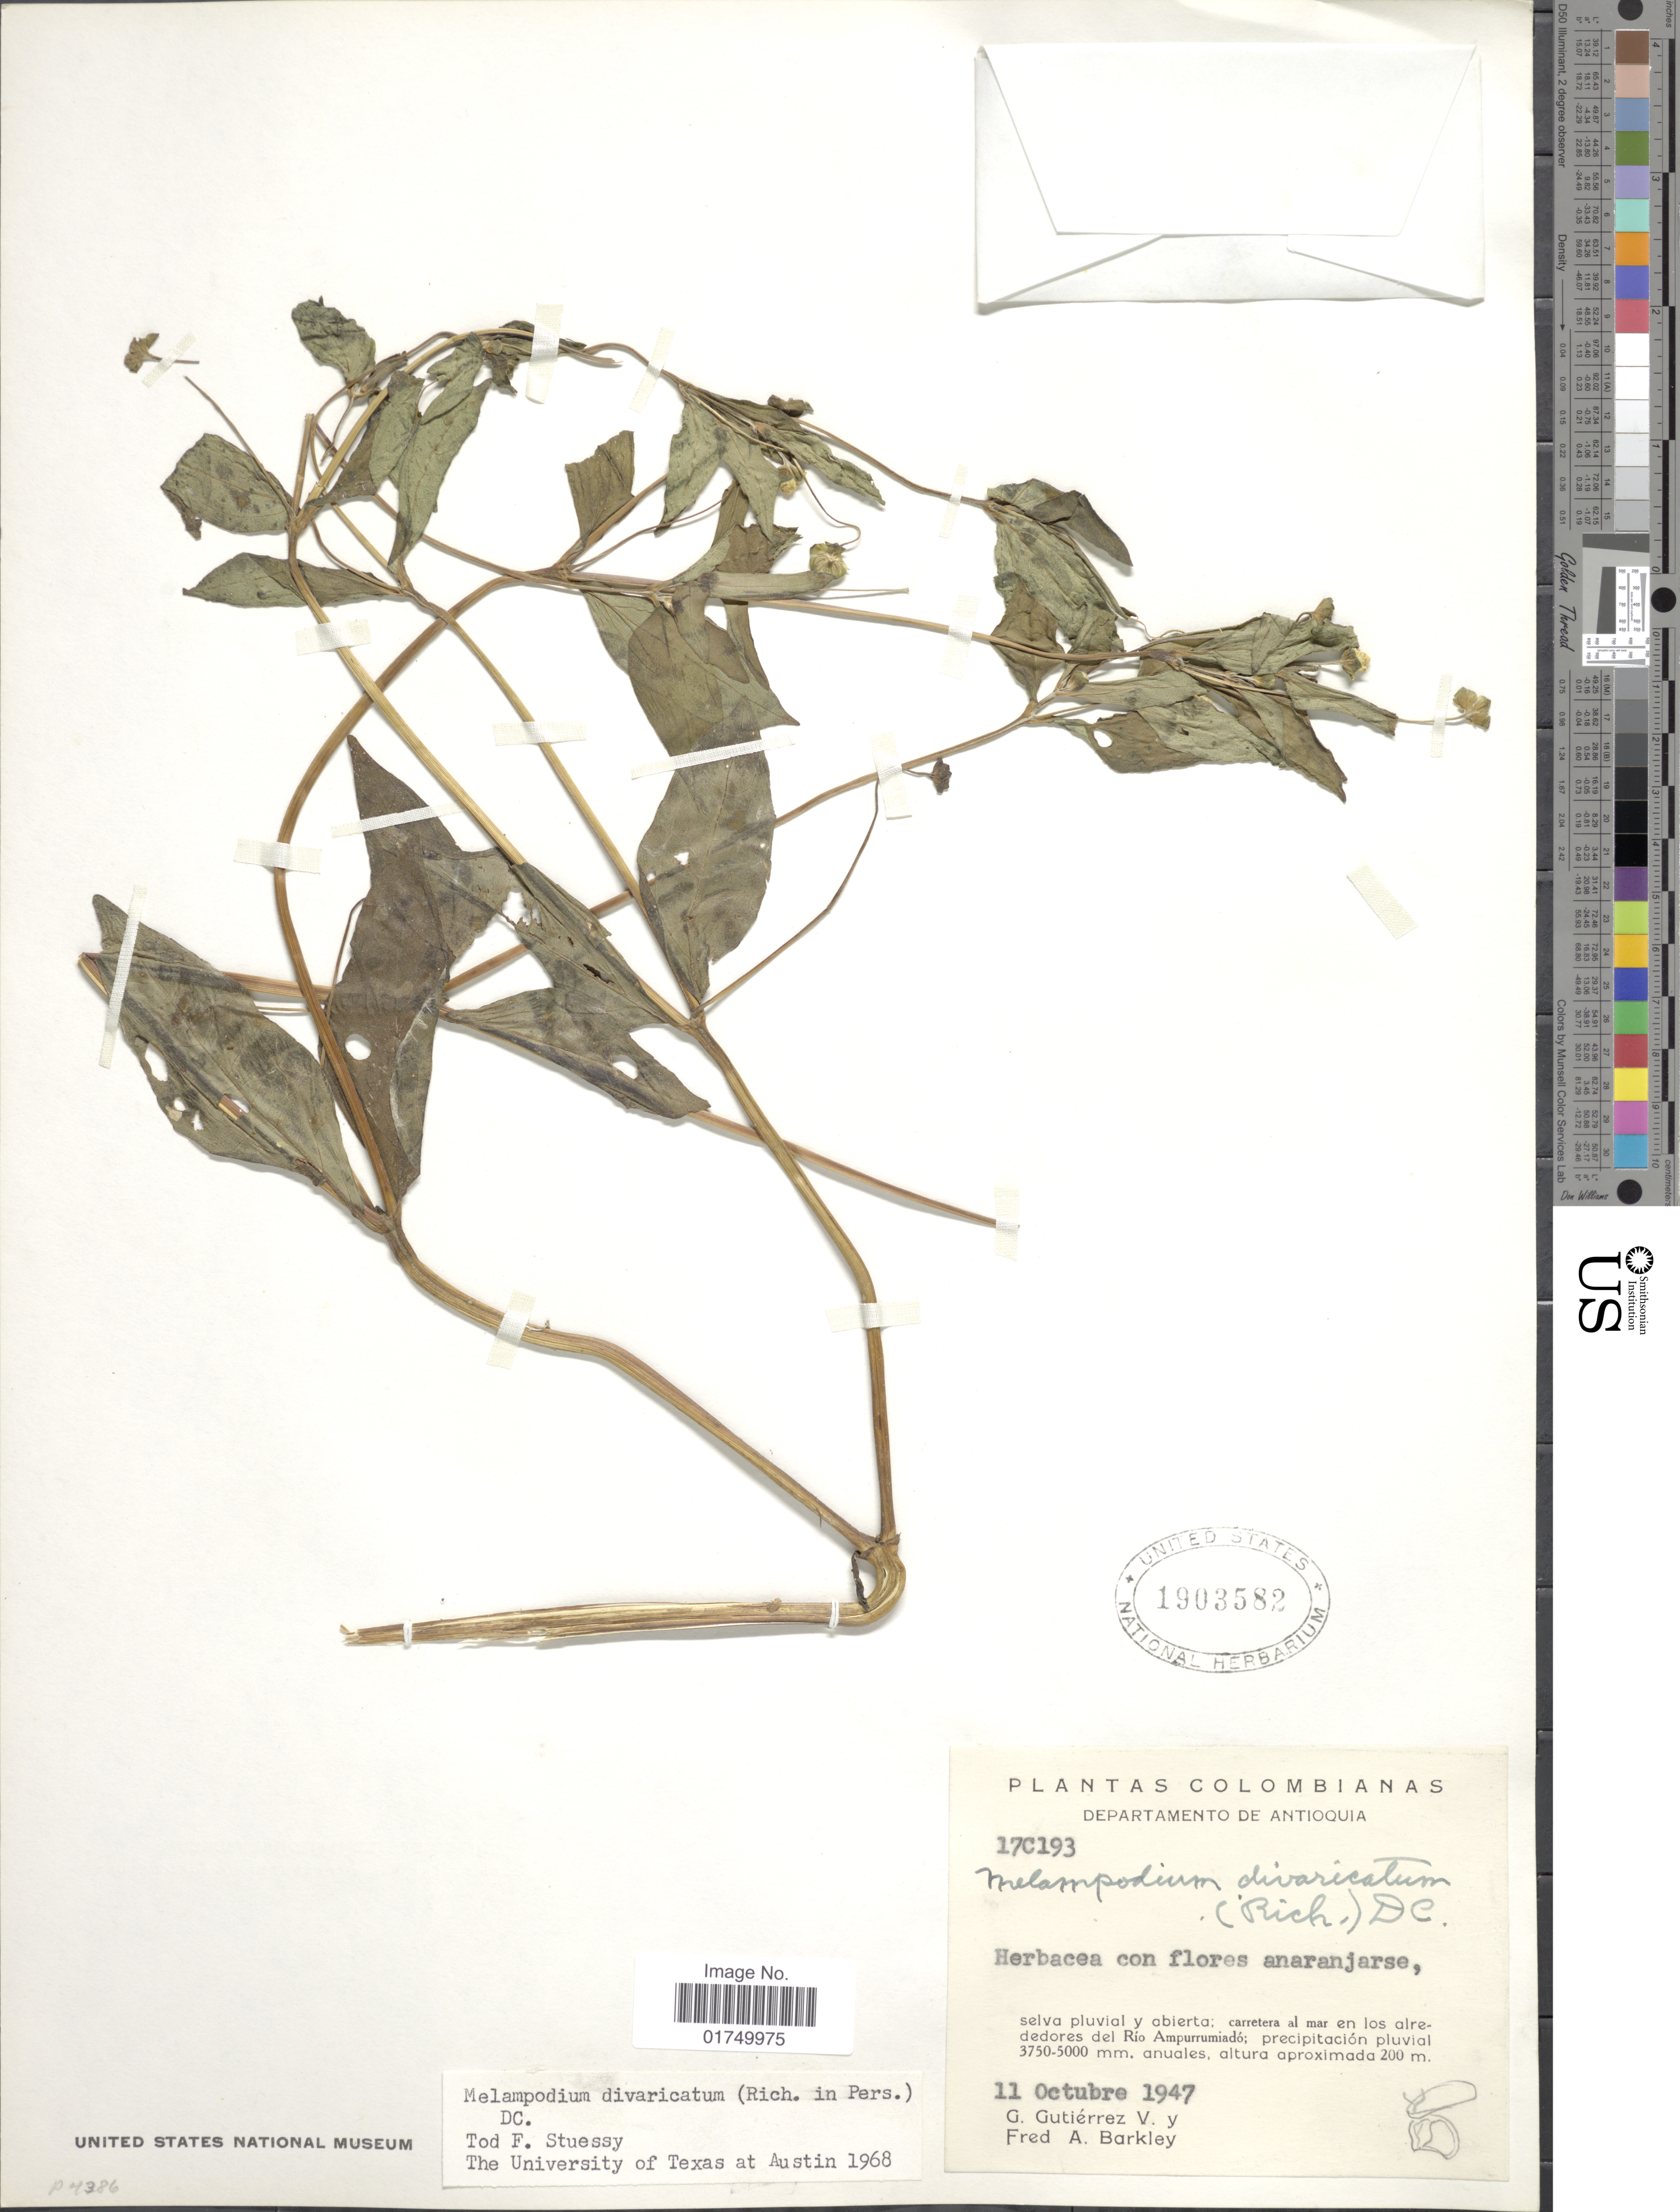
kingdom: Plantae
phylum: Tracheophyta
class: Magnoliopsida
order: Asterales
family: Asteraceae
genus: Melampodium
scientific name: Melampodium divaricatum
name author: (Rich.) DC.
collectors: G. Gutiérrez V. & F. A. Barkley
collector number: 17C193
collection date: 1947-10-11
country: Colombia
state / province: Antioquia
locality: Departamento de Antioquia. Selva pluvial y abierta: carretera al mar en los alrededores del Río Ampurrumiadó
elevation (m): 3750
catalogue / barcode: US 1903582